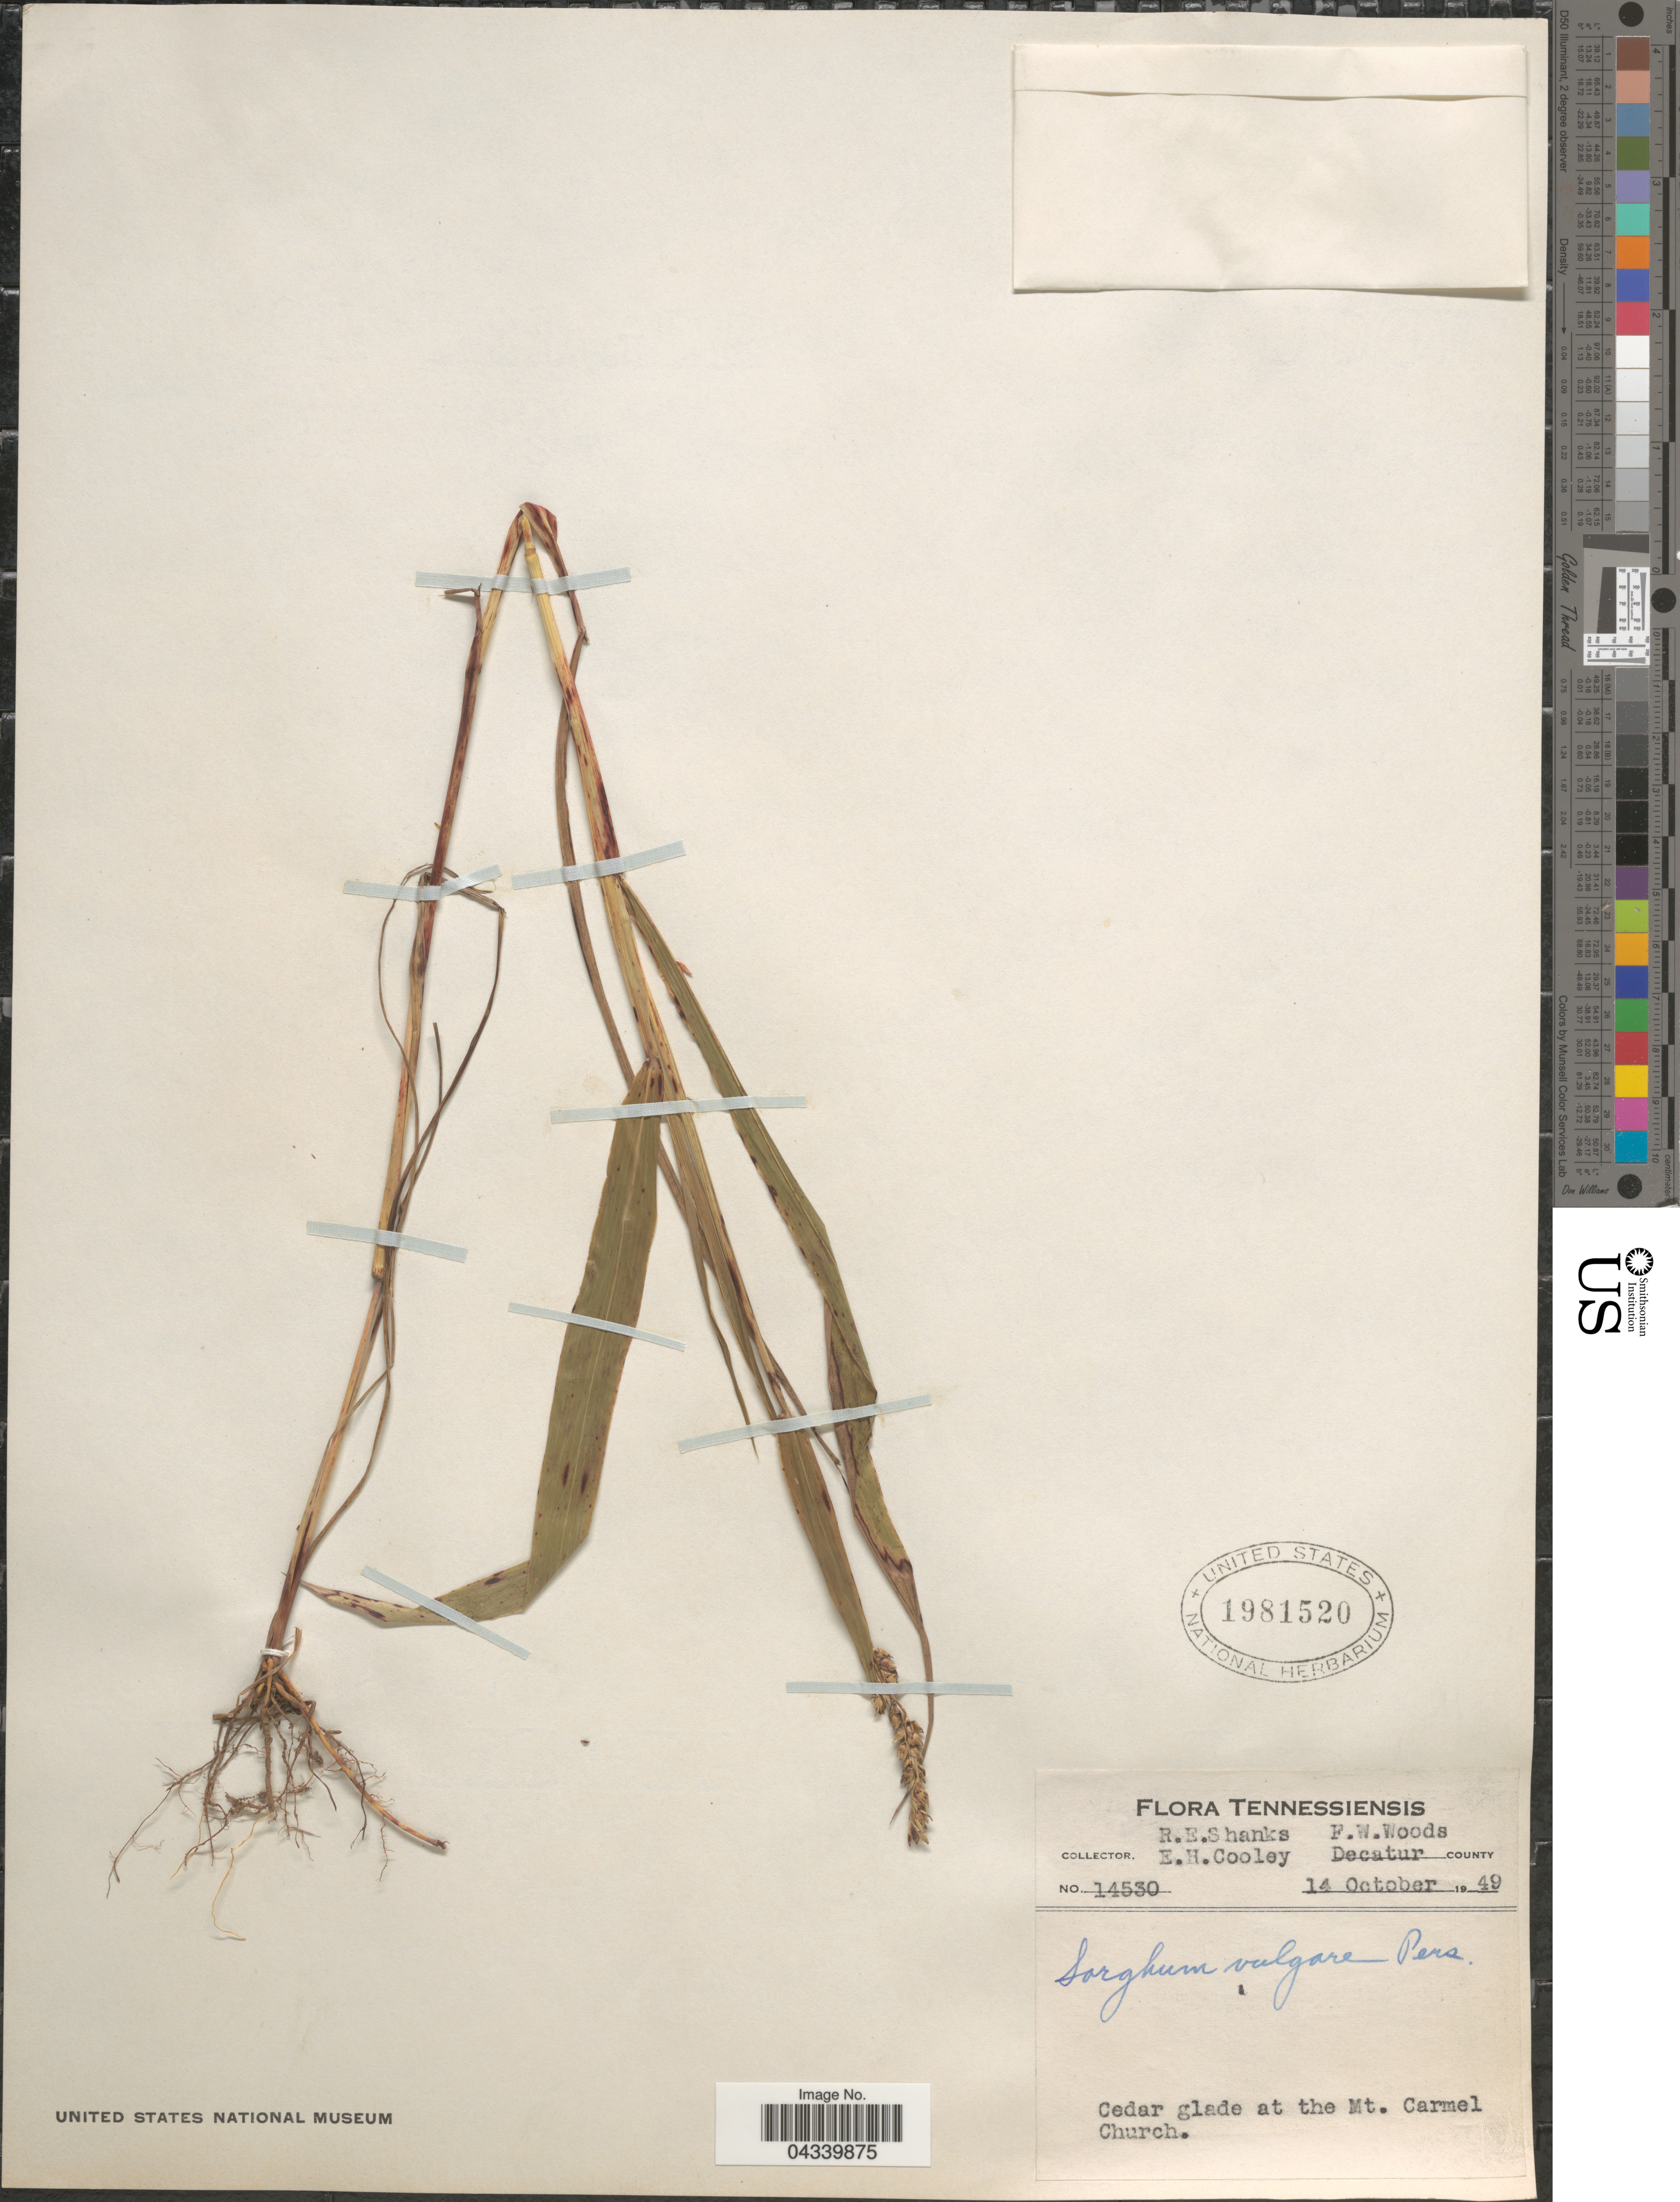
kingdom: Plantae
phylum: Tracheophyta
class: Liliopsida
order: Poales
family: Poaceae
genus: Sorghum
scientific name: Sorghum bicolor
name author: (L.) Moench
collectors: R. Shanks, E. H. Cooley & F. W. Woods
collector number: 14530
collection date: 1949-10-14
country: United States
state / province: Tennessee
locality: Decatur County. Cedar glade at the Mt. Carmel Church.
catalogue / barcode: US 1981520